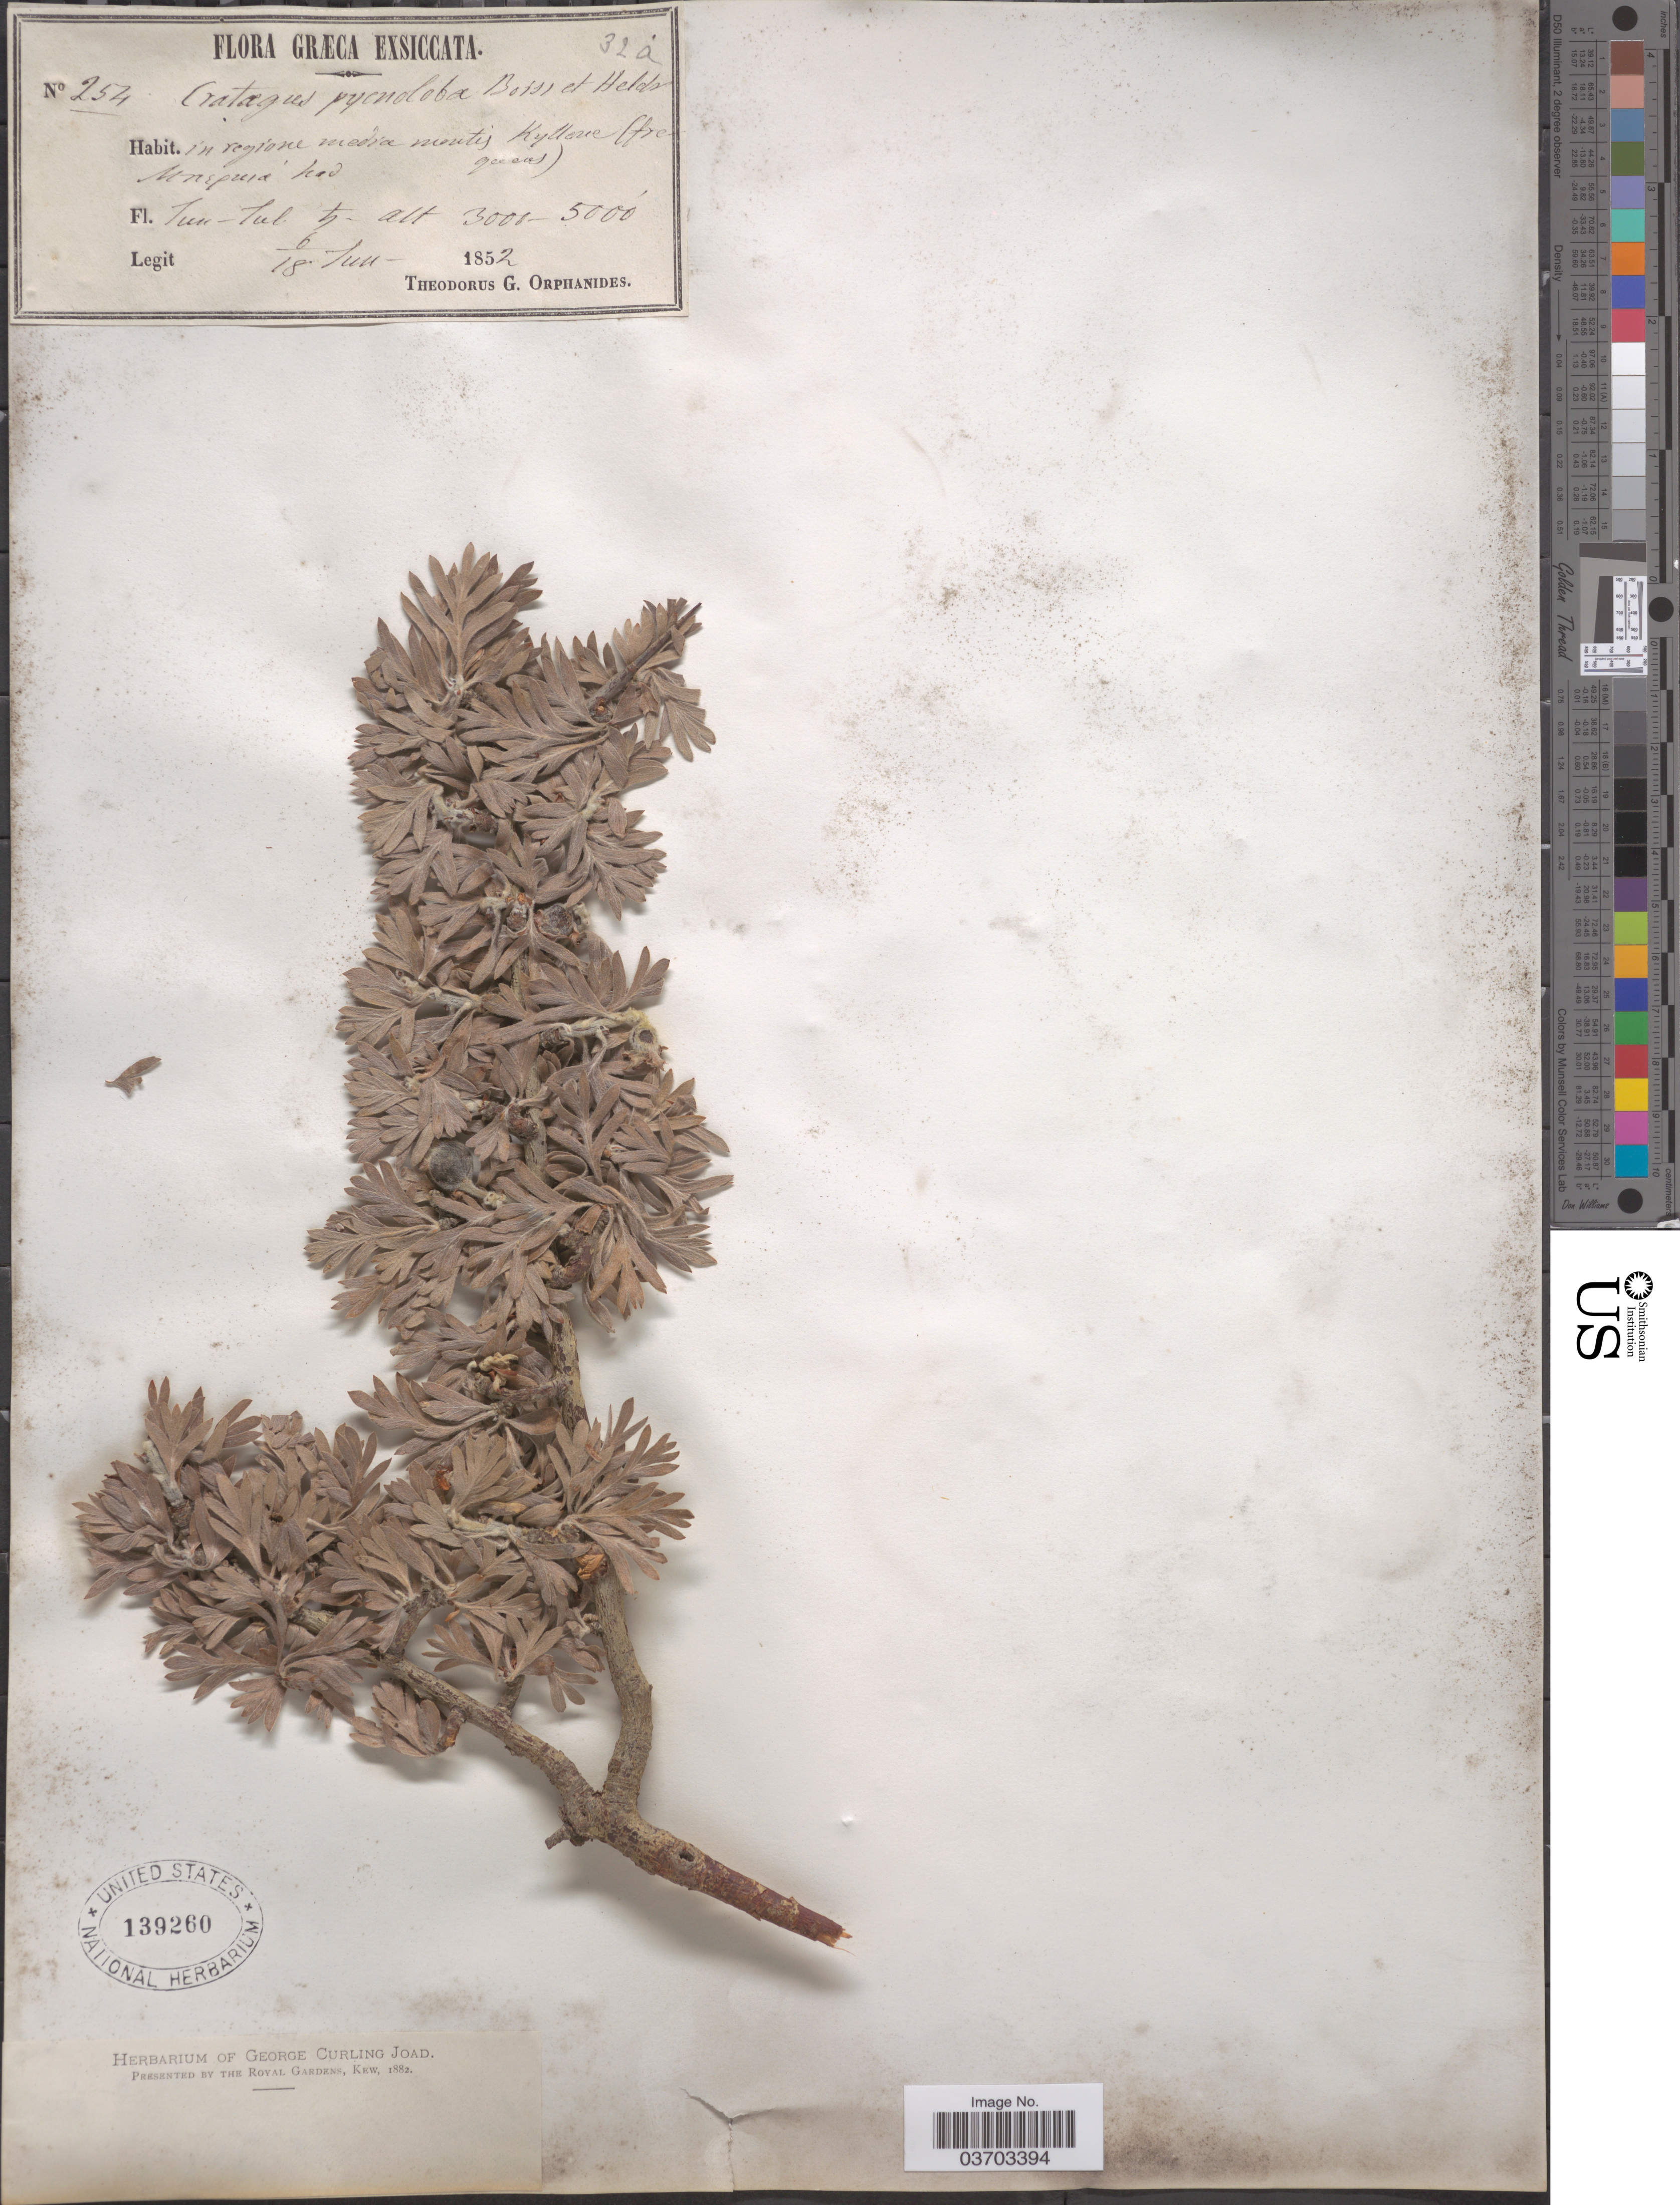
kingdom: Plantae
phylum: Tracheophyta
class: Magnoliopsida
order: Rosales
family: Rosaceae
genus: Crataegus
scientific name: Crataegus pycnoloba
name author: Boiss. & Heldr.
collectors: T. G. Orphanides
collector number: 254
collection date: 1852-06-06/1852-06-18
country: Greece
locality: In regione media montis Kyllene (frequens).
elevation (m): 914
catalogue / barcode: US 139260